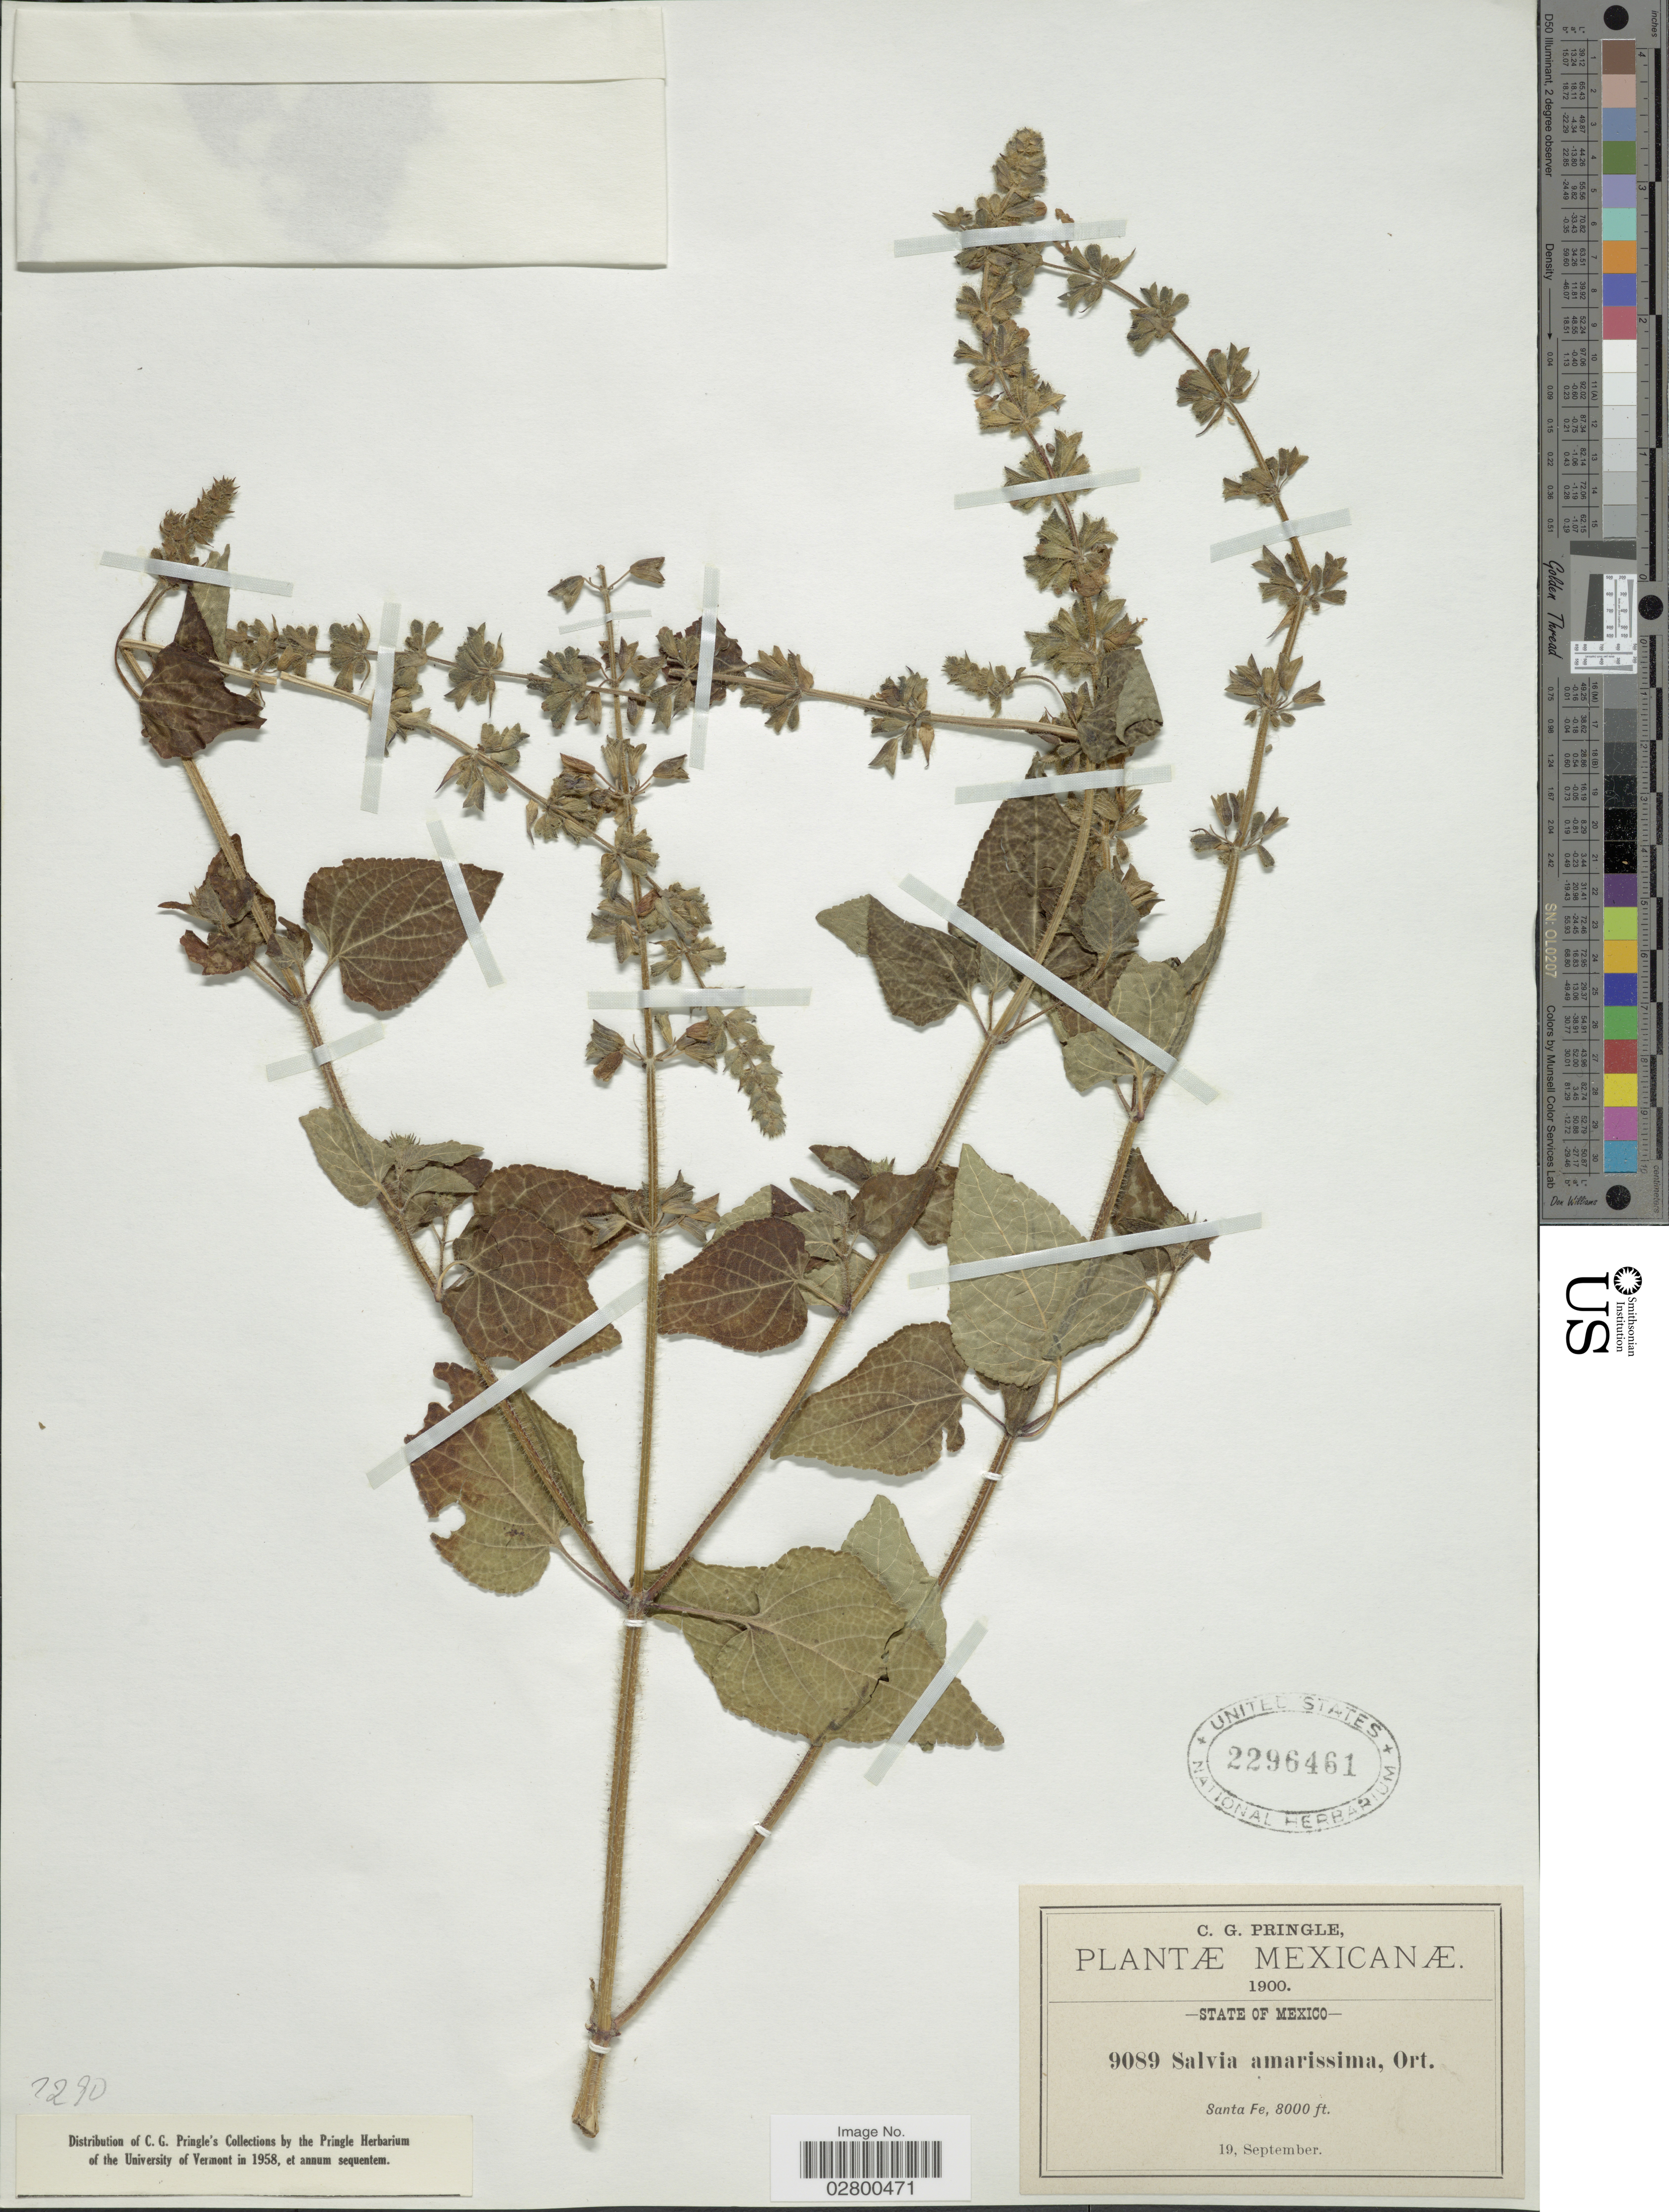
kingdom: Plantae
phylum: Tracheophyta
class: Magnoliopsida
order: Lamiales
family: Lamiaceae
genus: Salvia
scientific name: Salvia amarissima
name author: Orteg.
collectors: C. G. Pringle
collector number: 9089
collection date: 1900-09-19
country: Mexico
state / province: México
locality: Santa Fe.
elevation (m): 2438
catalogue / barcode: US 2296461